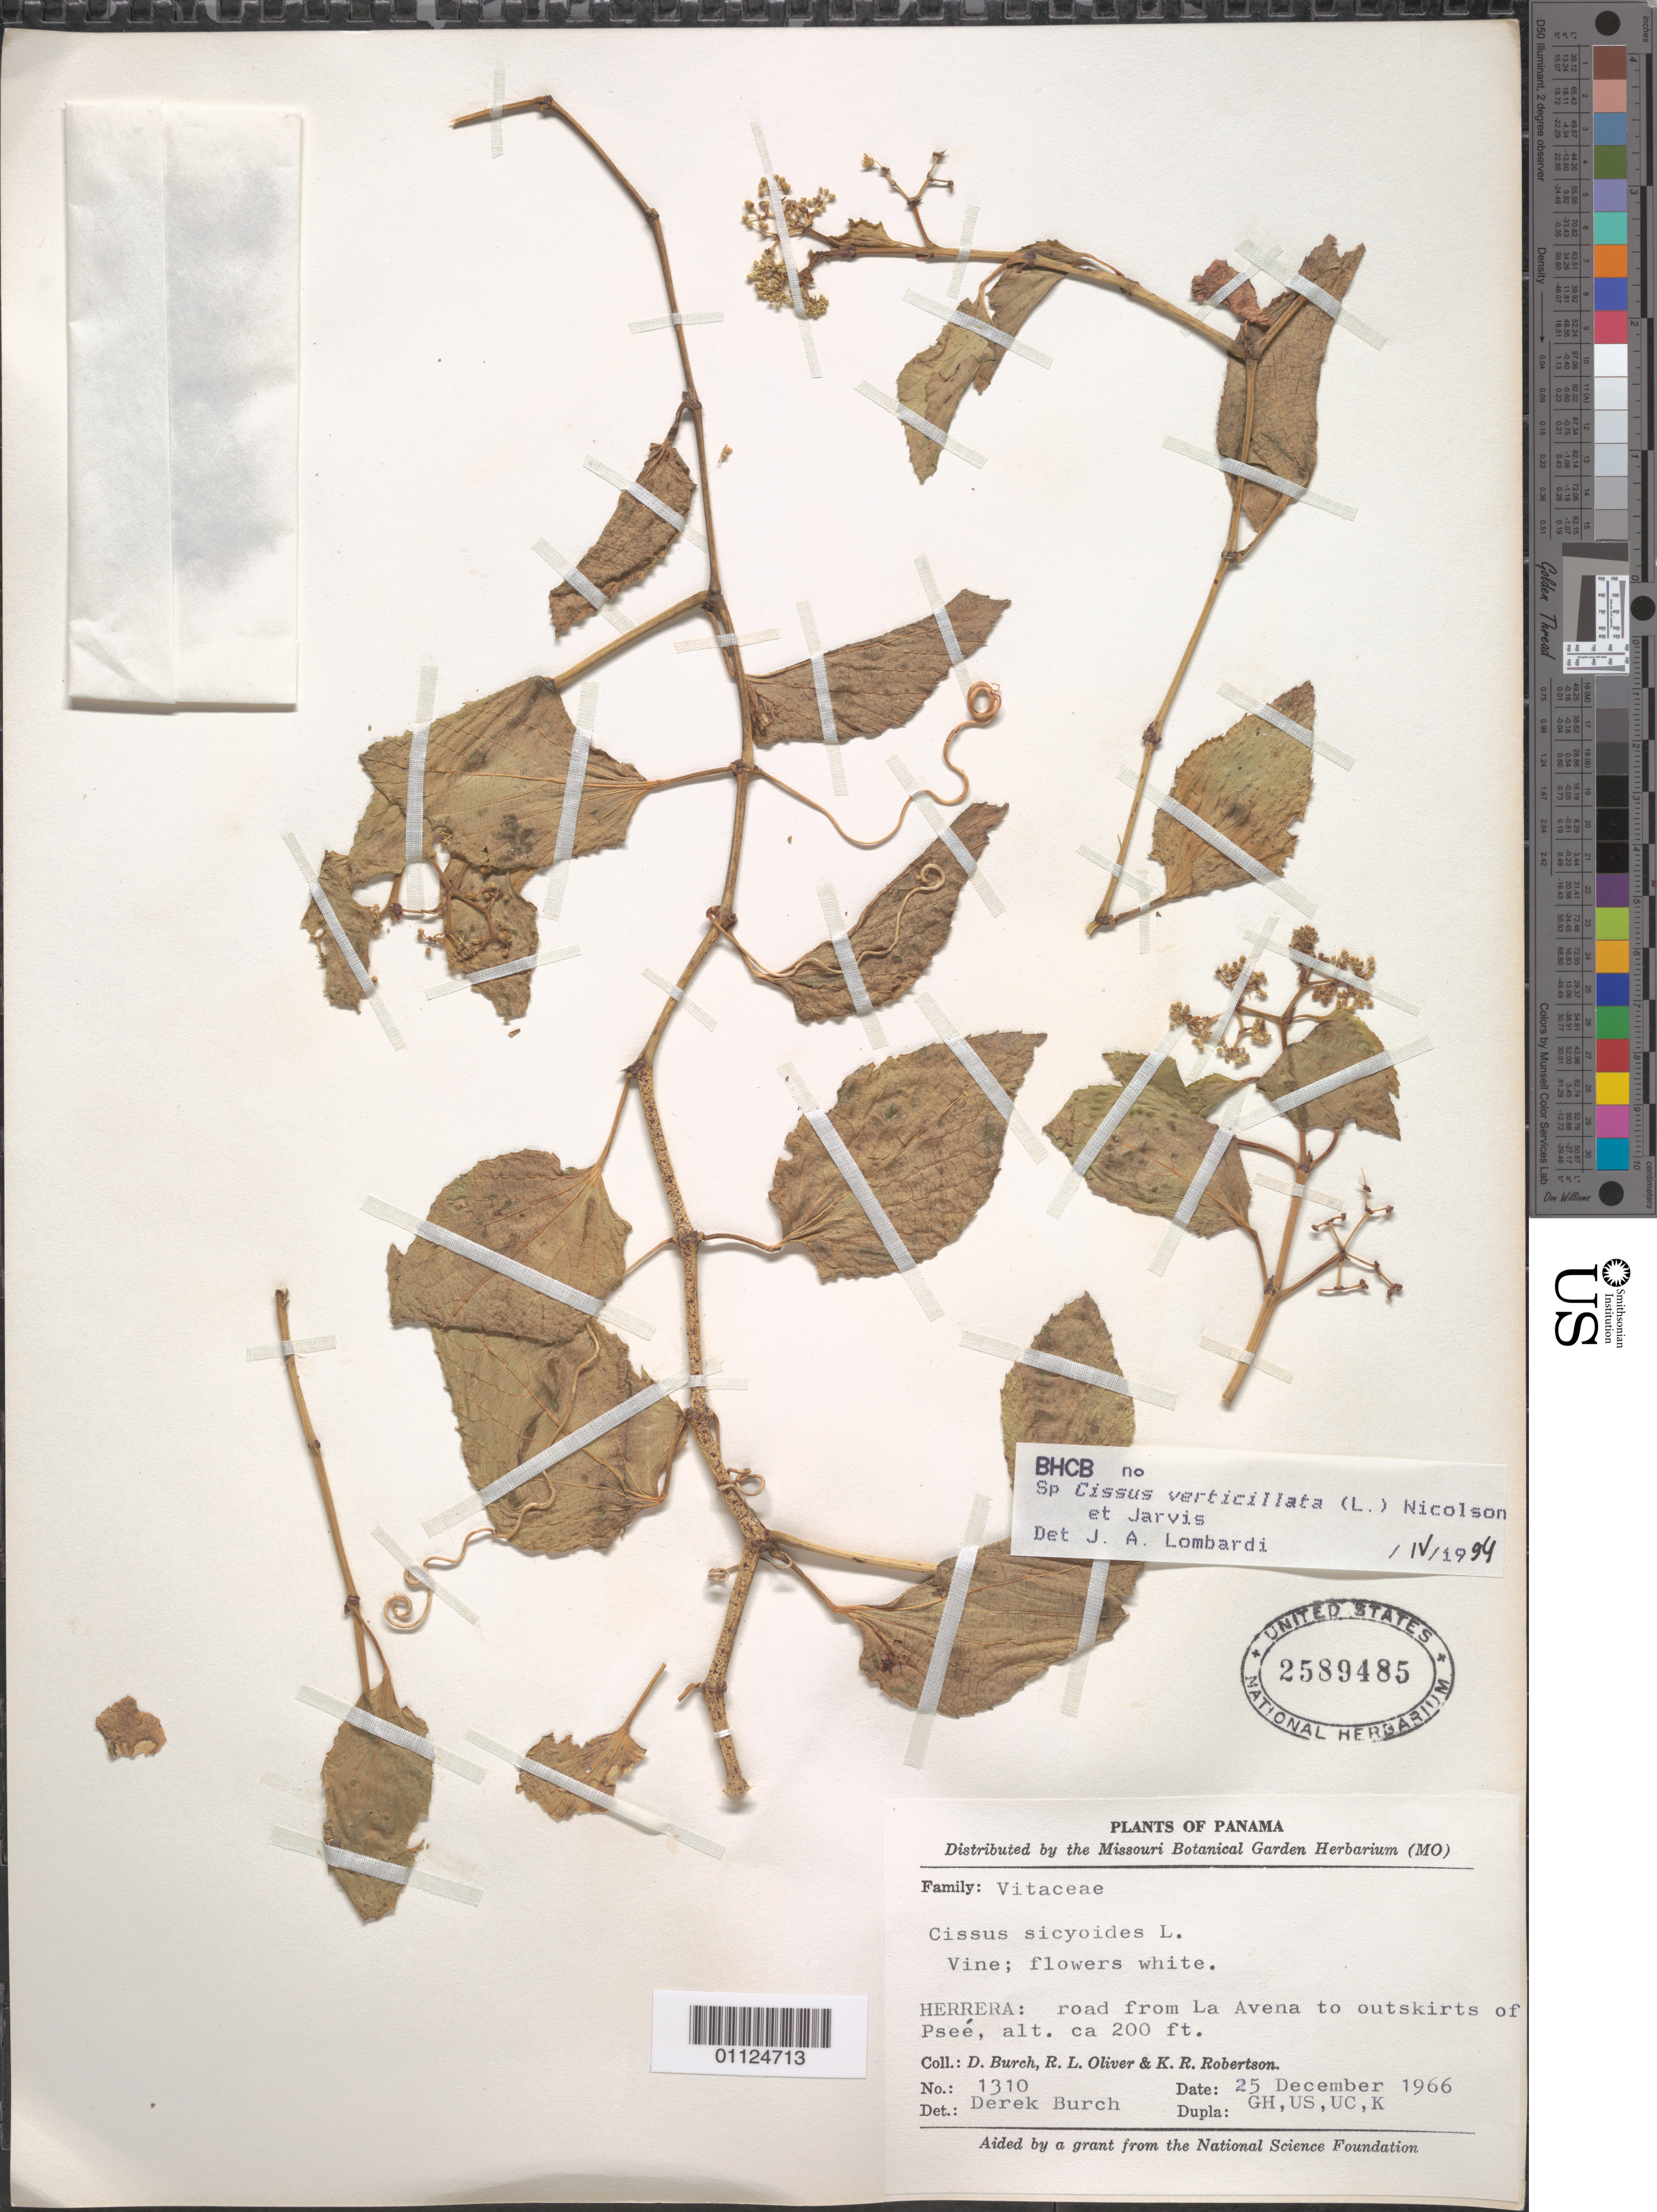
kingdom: Plantae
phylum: Tracheophyta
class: Magnoliopsida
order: Vitales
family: Vitaceae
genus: Cissus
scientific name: Cissus verticillata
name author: (L.) Nicolson & C.E. Jarvis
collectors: D. Burch, R. L. Oliver & K. R. Robertson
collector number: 1310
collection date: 1966-12-25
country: Panama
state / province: Herrera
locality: Road from La Avena to outskirts of Psee.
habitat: Vine.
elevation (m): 61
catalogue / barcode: US 2589485